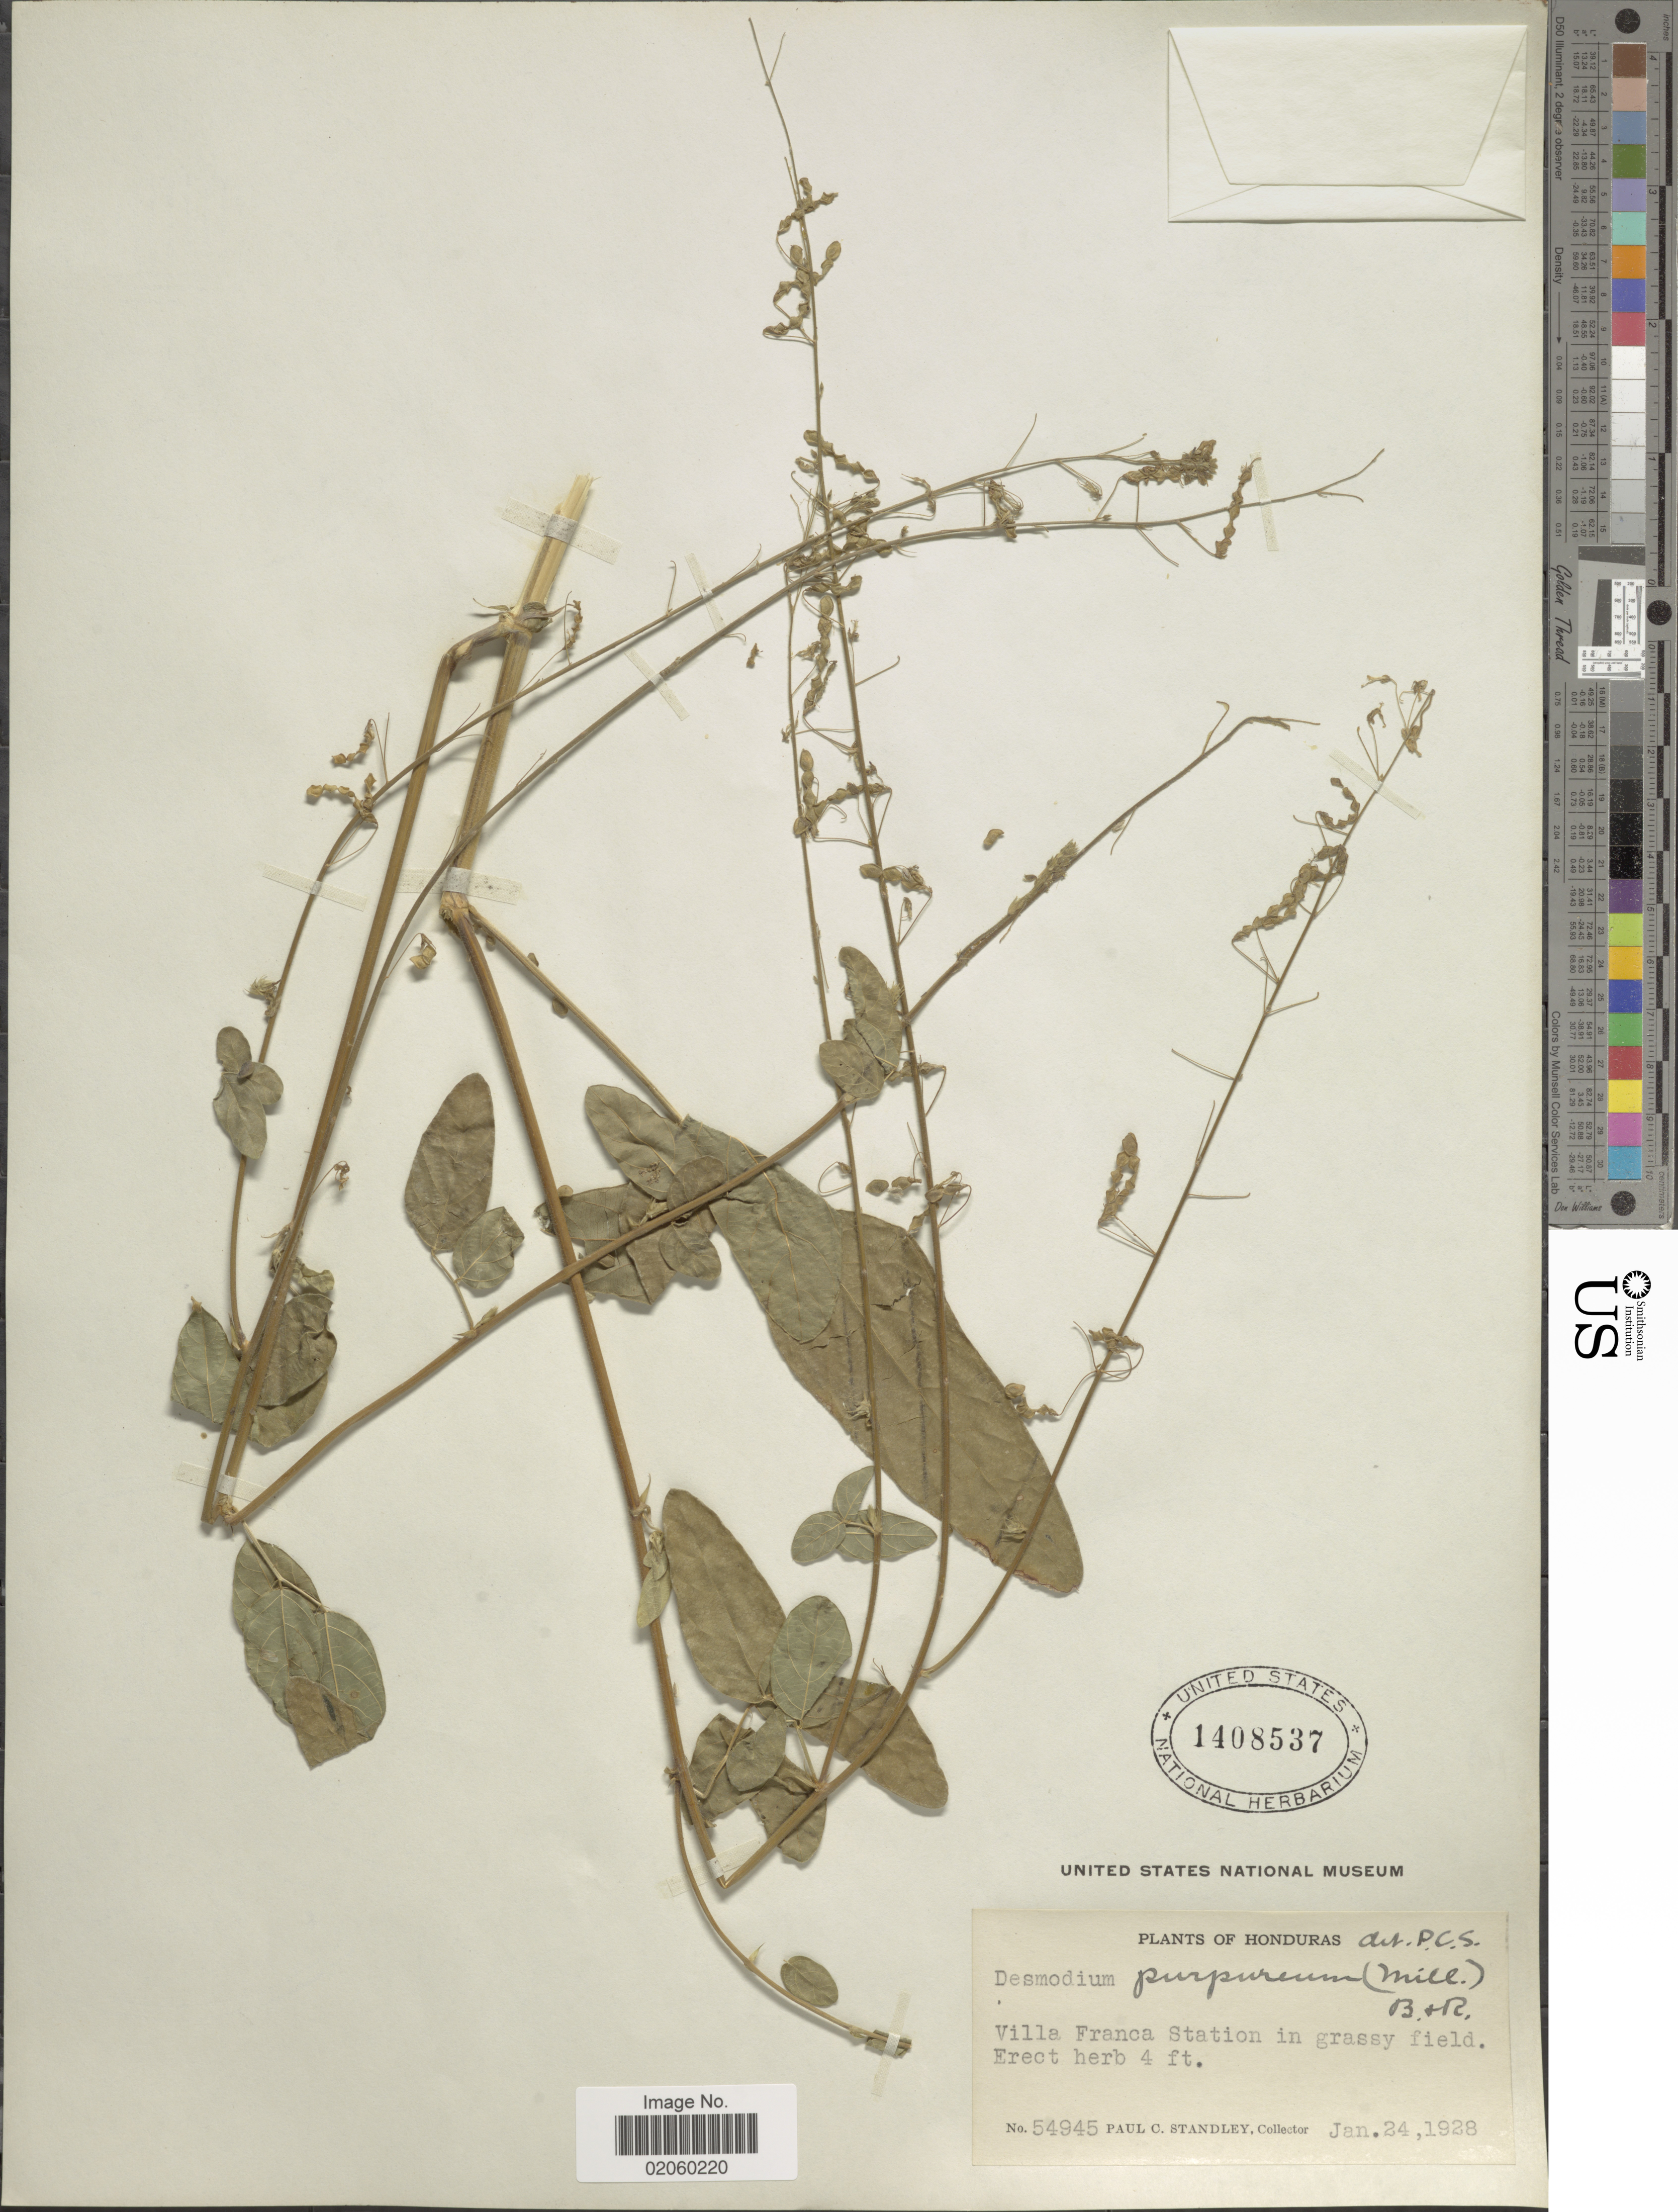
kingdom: Plantae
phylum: Tracheophyta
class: Magnoliopsida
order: Fabales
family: Fabaceae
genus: Desmodium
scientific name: Desmodium tortuosum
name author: (Sw.) DC.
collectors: P. C. Standley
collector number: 54945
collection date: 1928-01-24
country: Honduras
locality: Villa Franca Station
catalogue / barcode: US 1408537